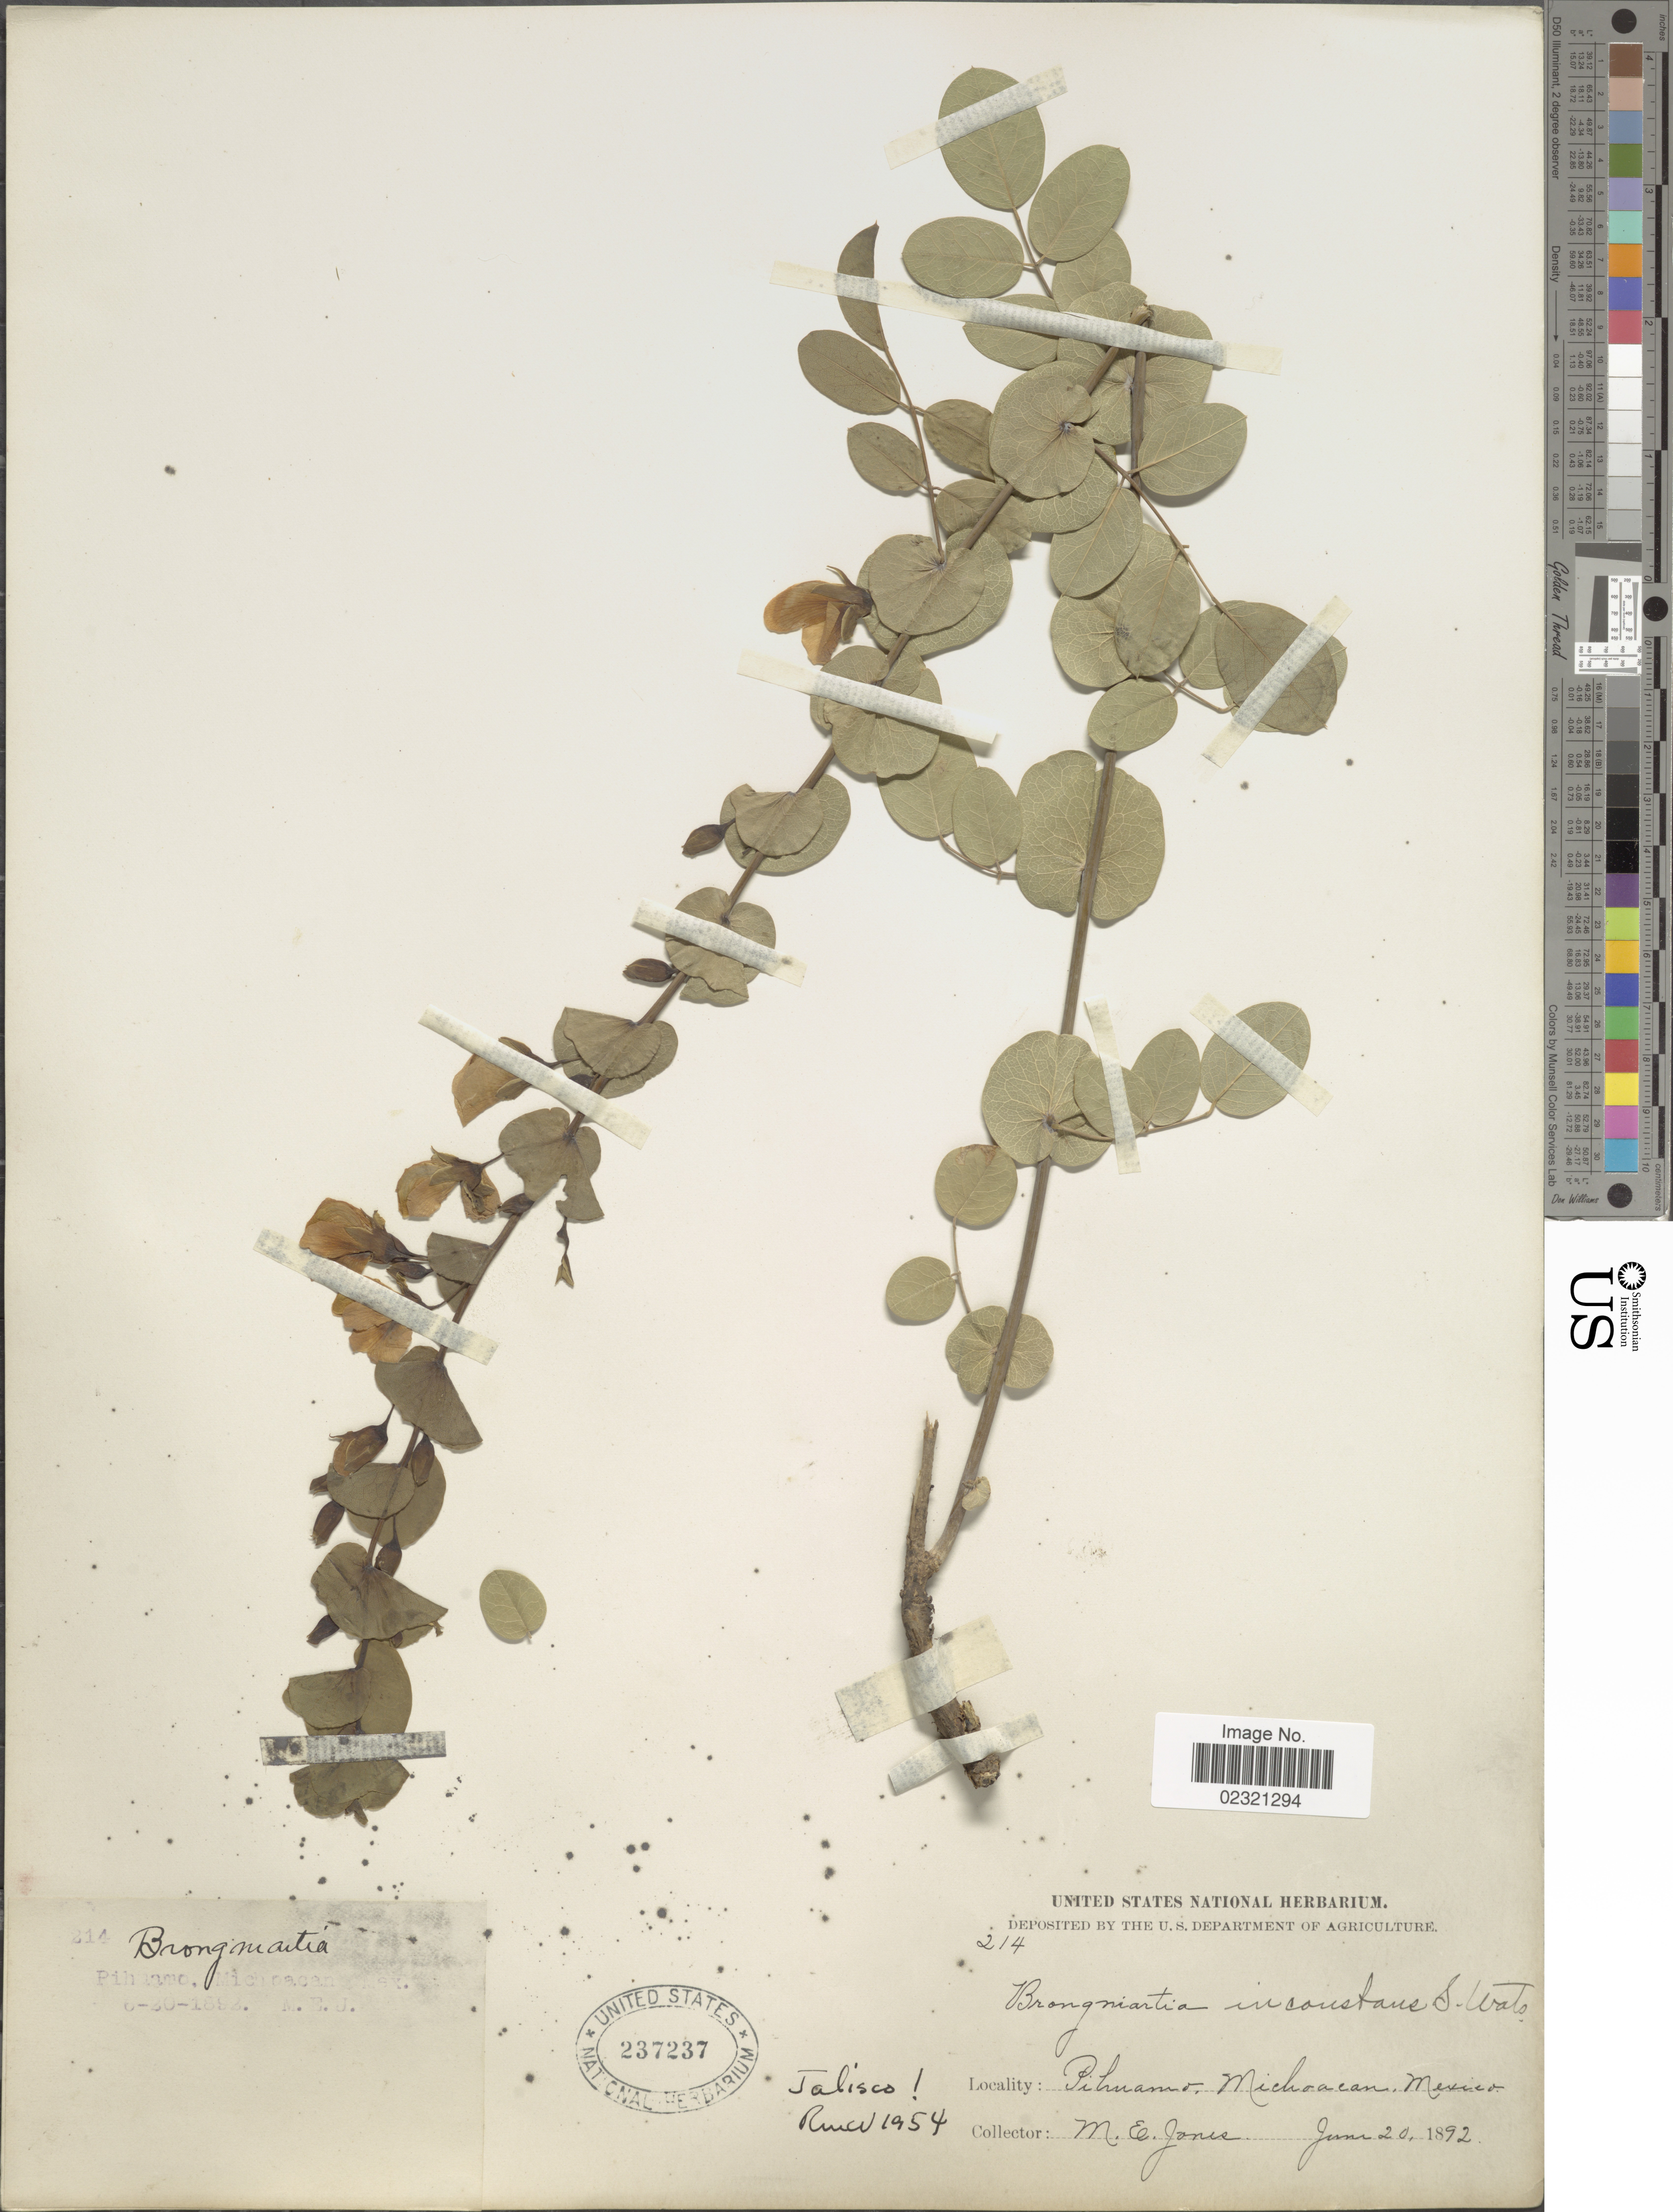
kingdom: Plantae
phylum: Tracheophyta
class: Magnoliopsida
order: Fabales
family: Fabaceae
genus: Brongniartia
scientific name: Brongniartia inconstans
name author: S. Watson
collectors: M. E. Jones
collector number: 214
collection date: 1892-06-20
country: Mexico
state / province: Michoacán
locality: Pihuamo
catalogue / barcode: US 237237